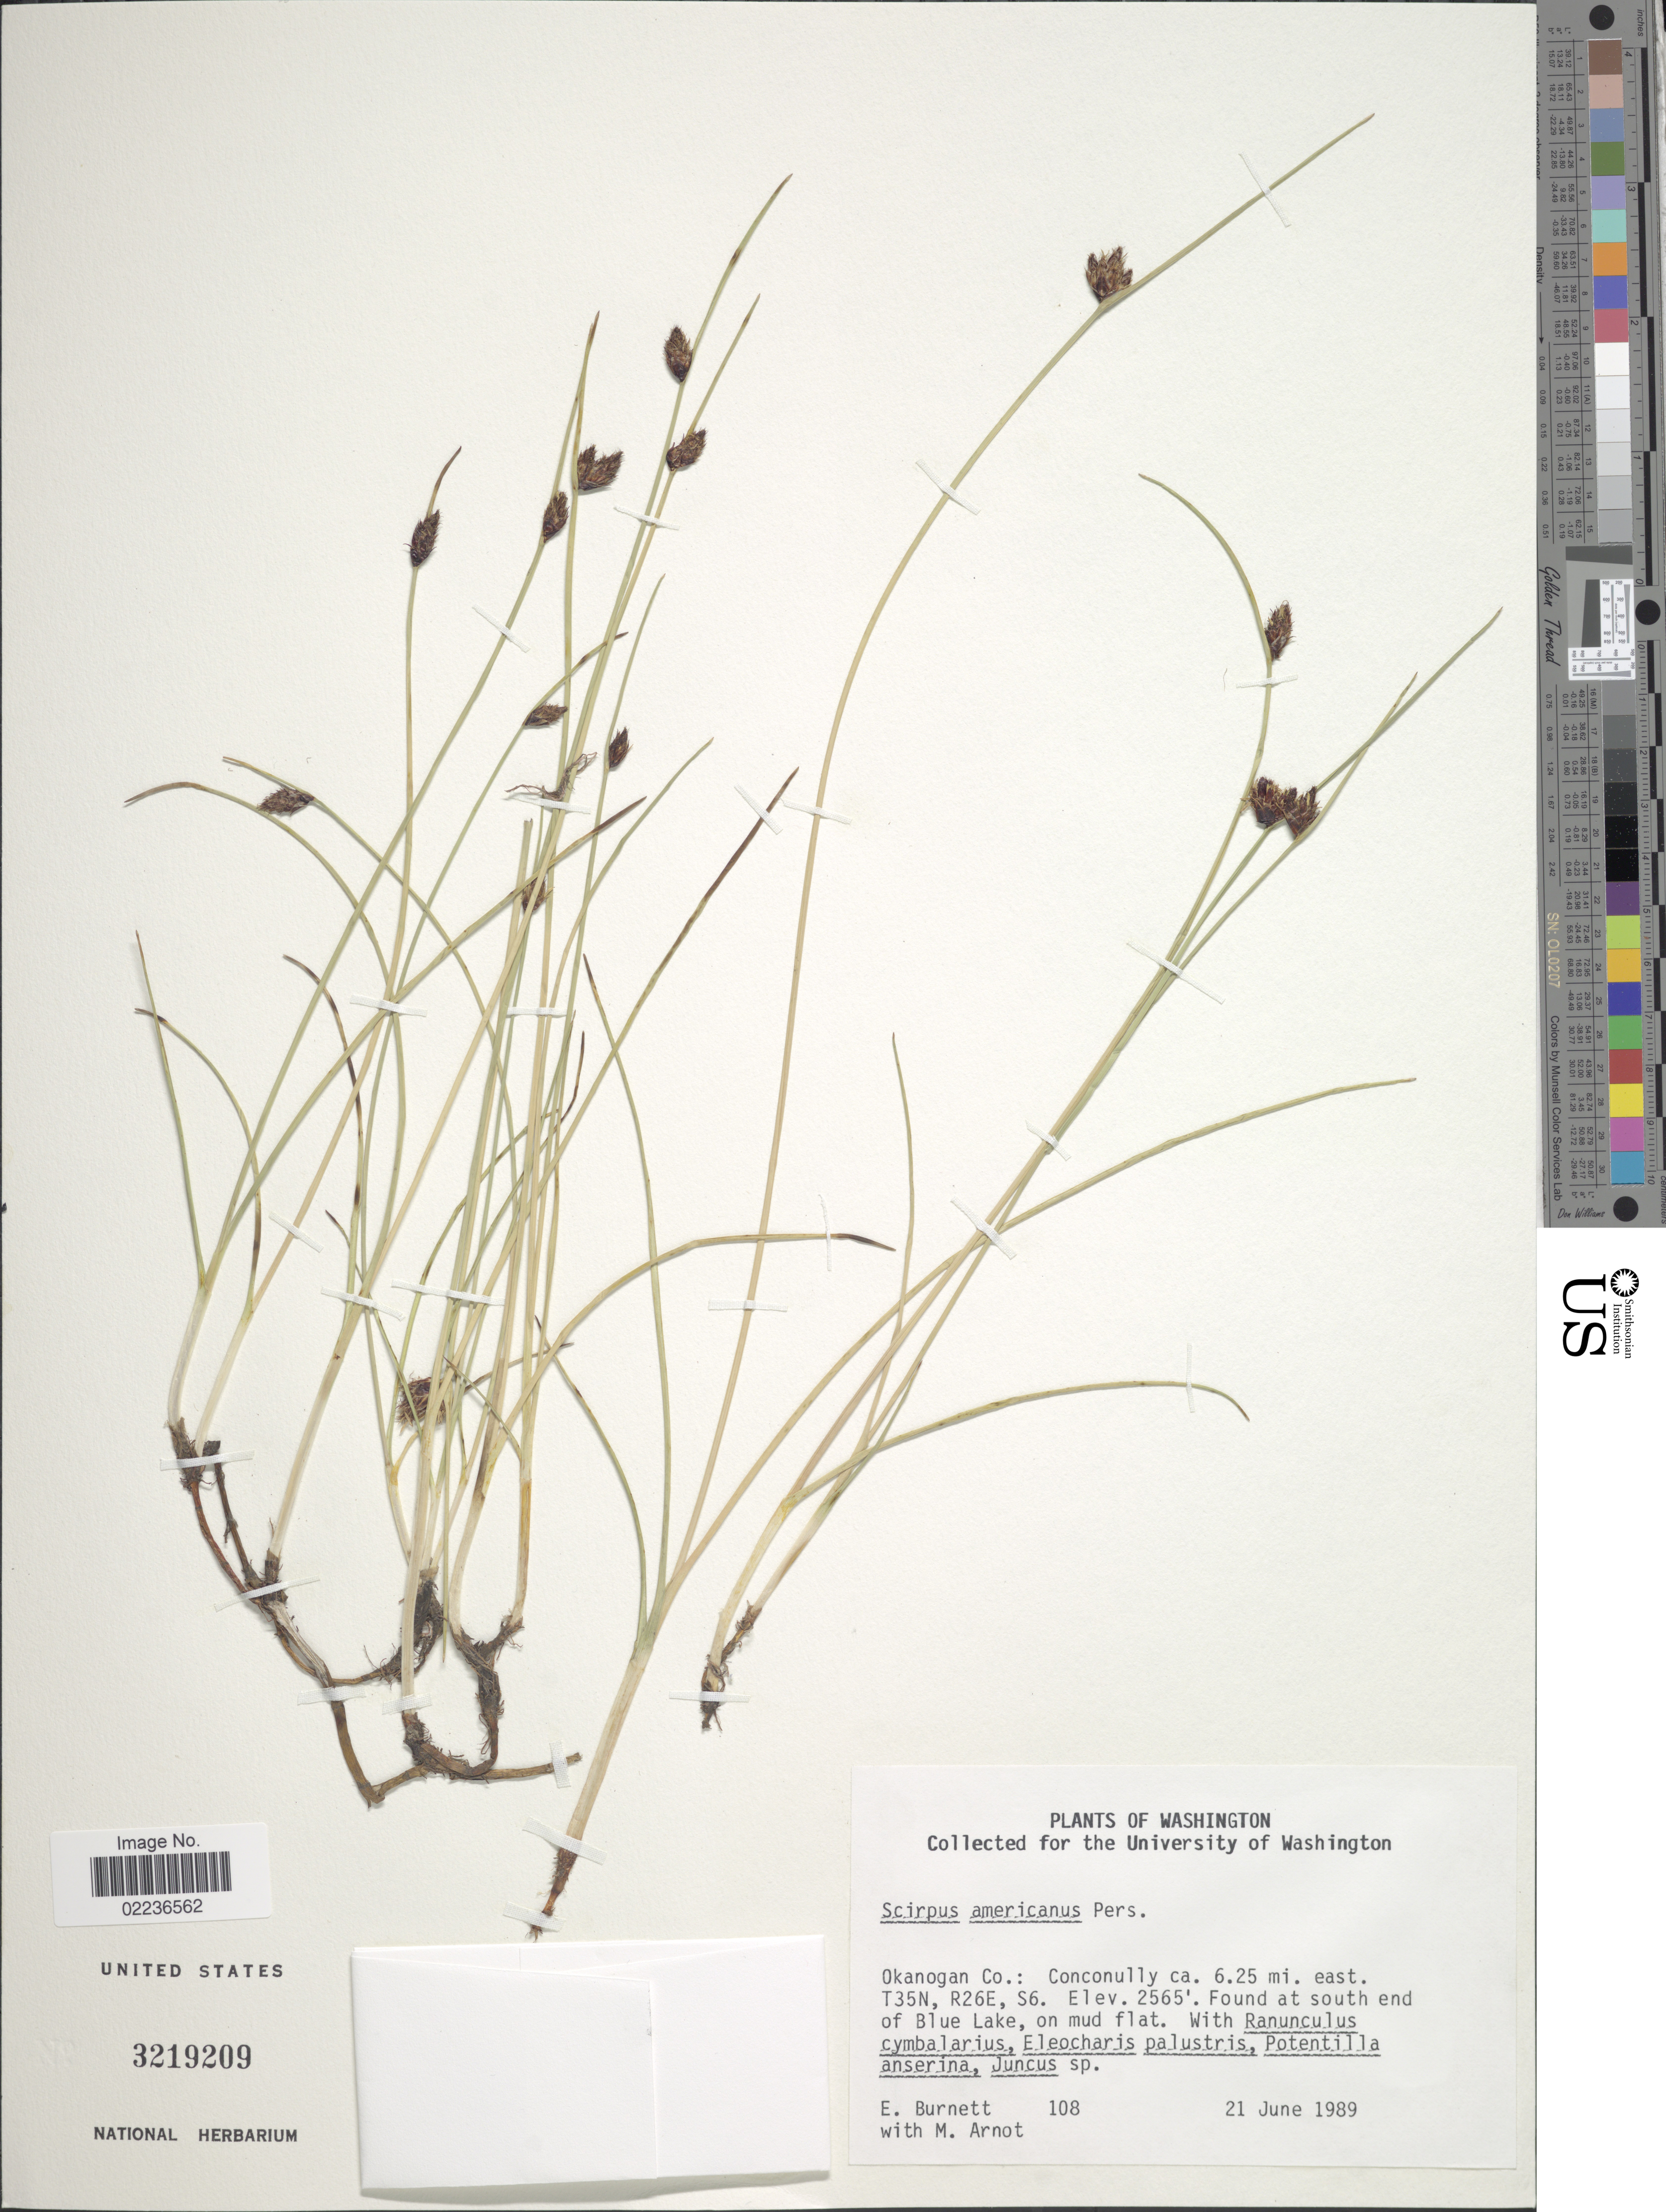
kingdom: Plantae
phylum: Tracheophyta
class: Liliopsida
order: Poales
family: Cyperaceae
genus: Schoenoplectus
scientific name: Schoenoplectus pungens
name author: (Vahl) Palla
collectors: E. Burnett & M. Arnot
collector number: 108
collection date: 1989-06-21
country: United States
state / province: Washington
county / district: Okanogan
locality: Okangon Co.: Concully ca. 6.25 mi. east. T35N, R26E, S6, at south end of Blue Lake, on mud flat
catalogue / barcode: US 3219209